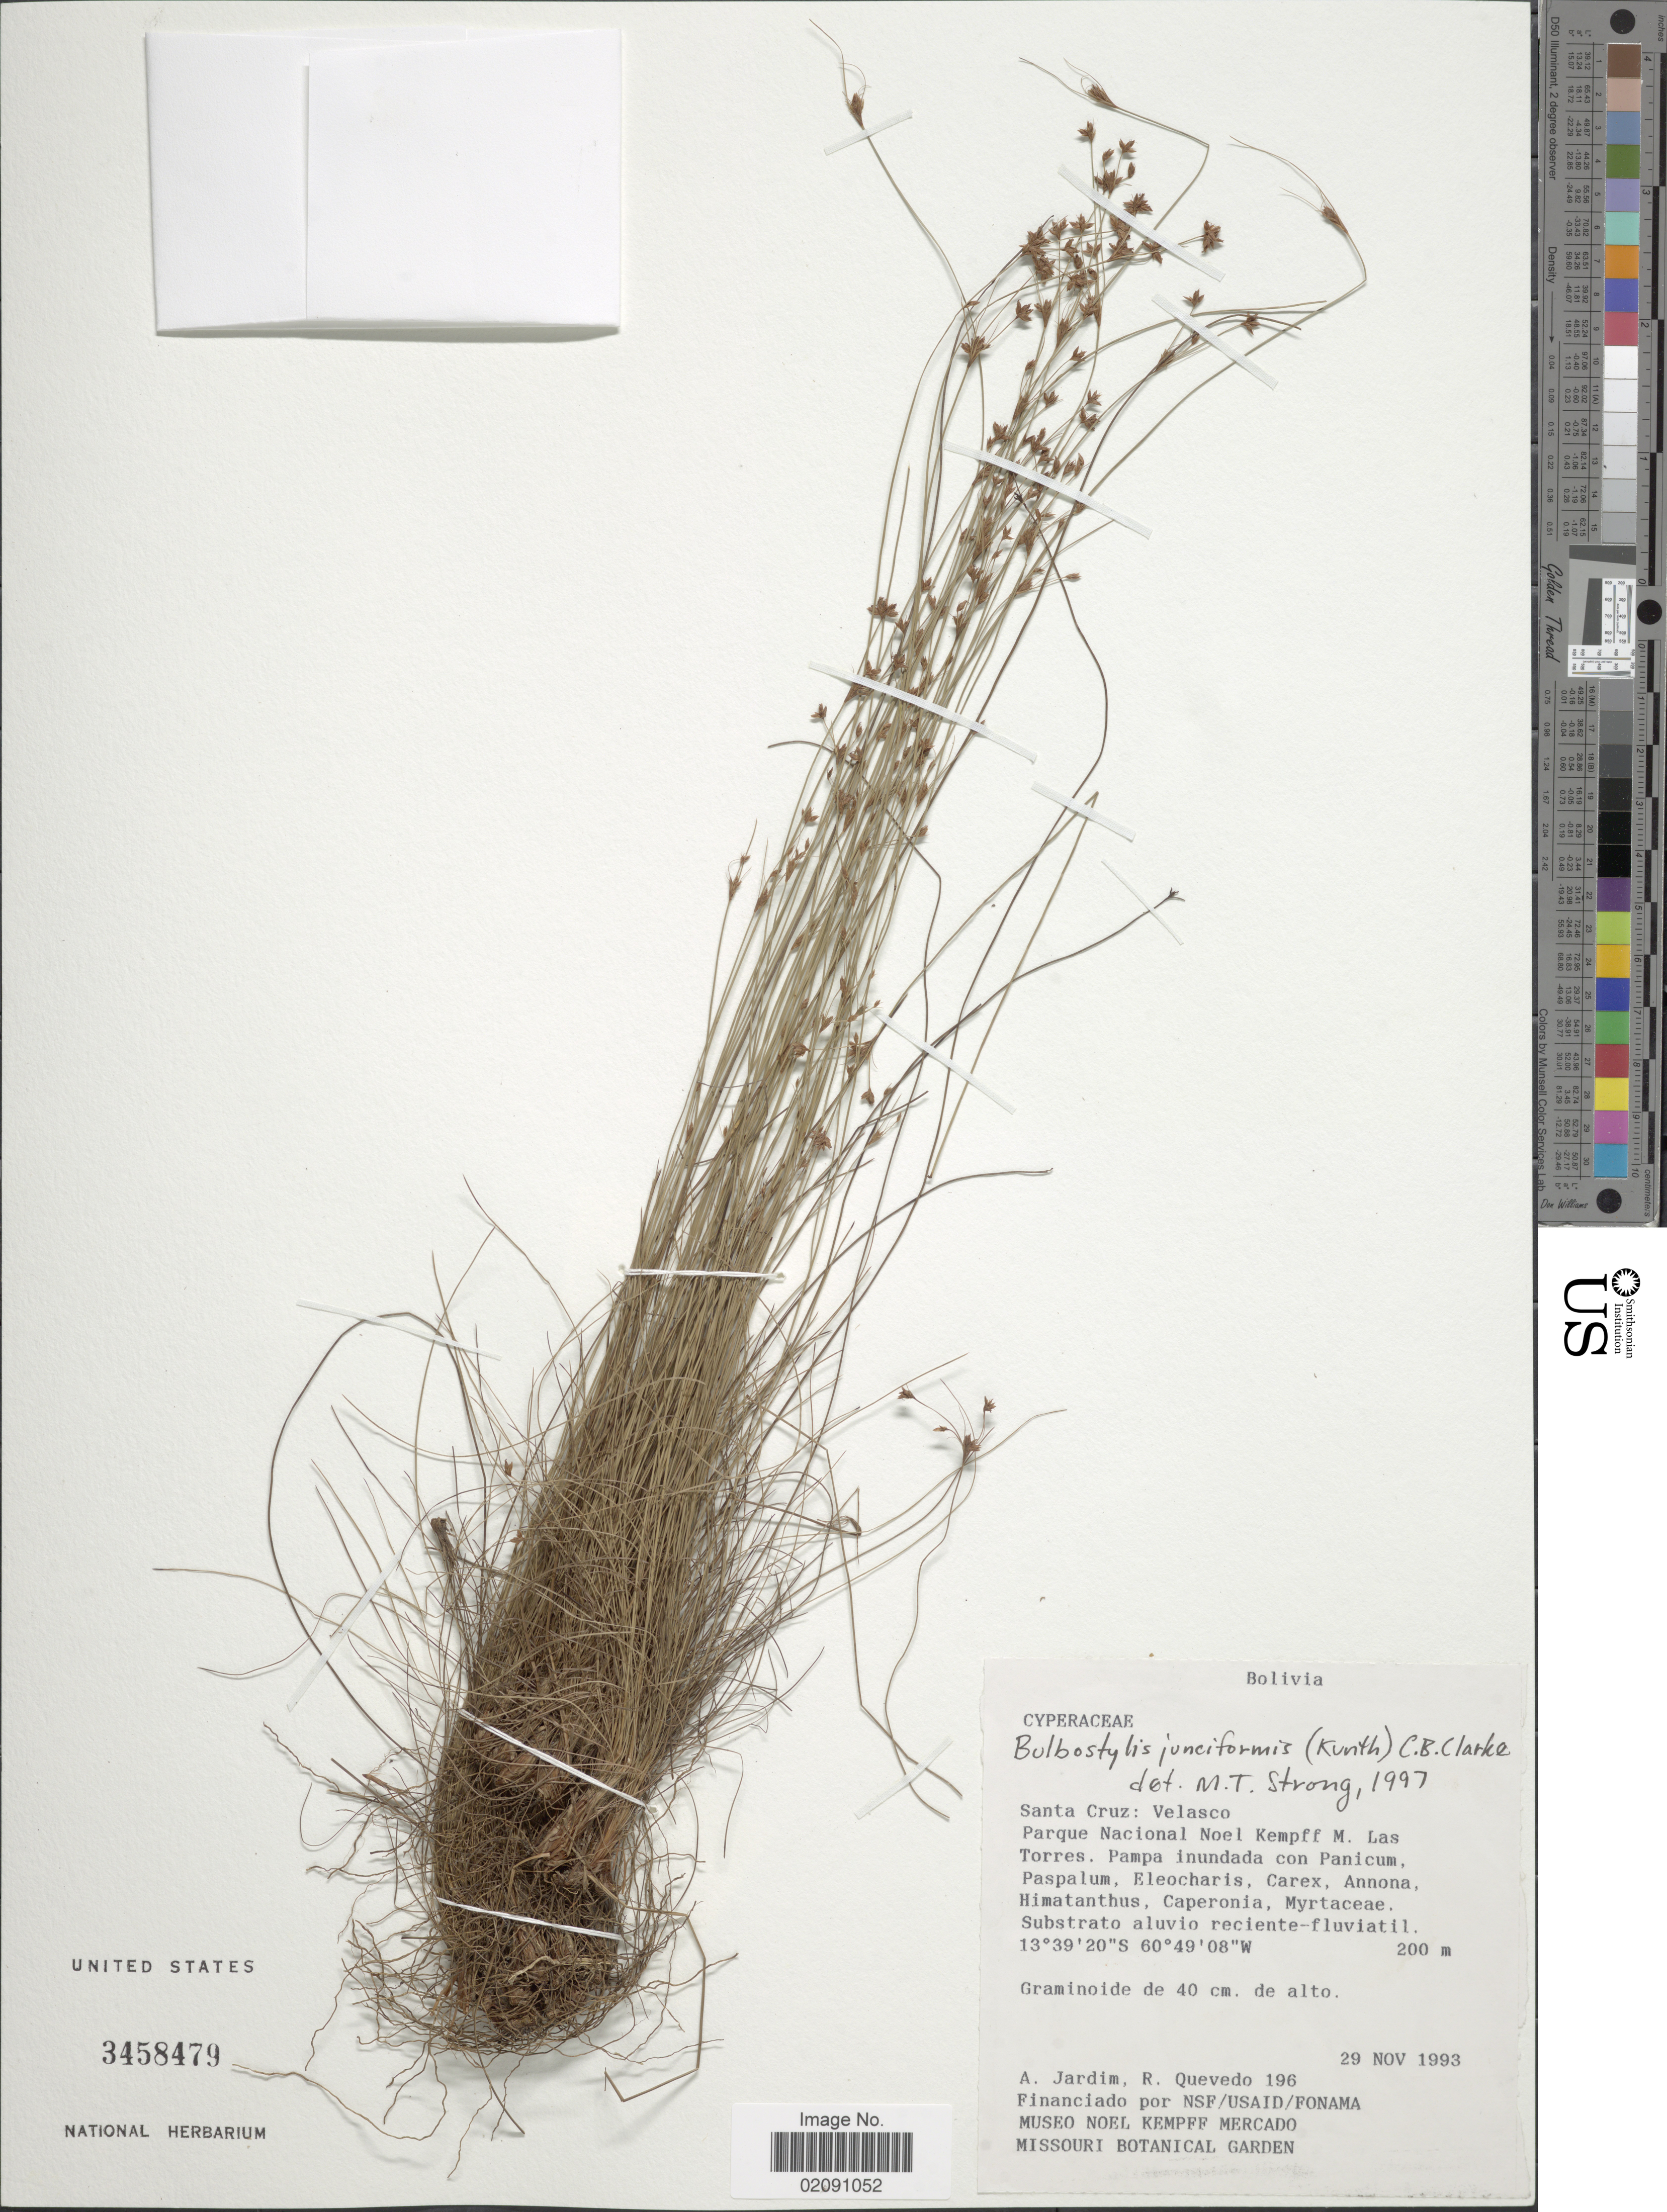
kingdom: Plantae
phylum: Tracheophyta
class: Liliopsida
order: Poales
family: Cyperaceae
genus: Bulbostylis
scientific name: Bulbostylis junciformis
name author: (Kunth) C.B. Clarke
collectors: A. Jardim & R. Quevedo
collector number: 196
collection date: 1993-11-29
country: Bolivia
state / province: Santa Cruz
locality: Velasco, Parque Nacional Noel Kempff M. Las Torres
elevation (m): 200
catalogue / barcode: US 3458479